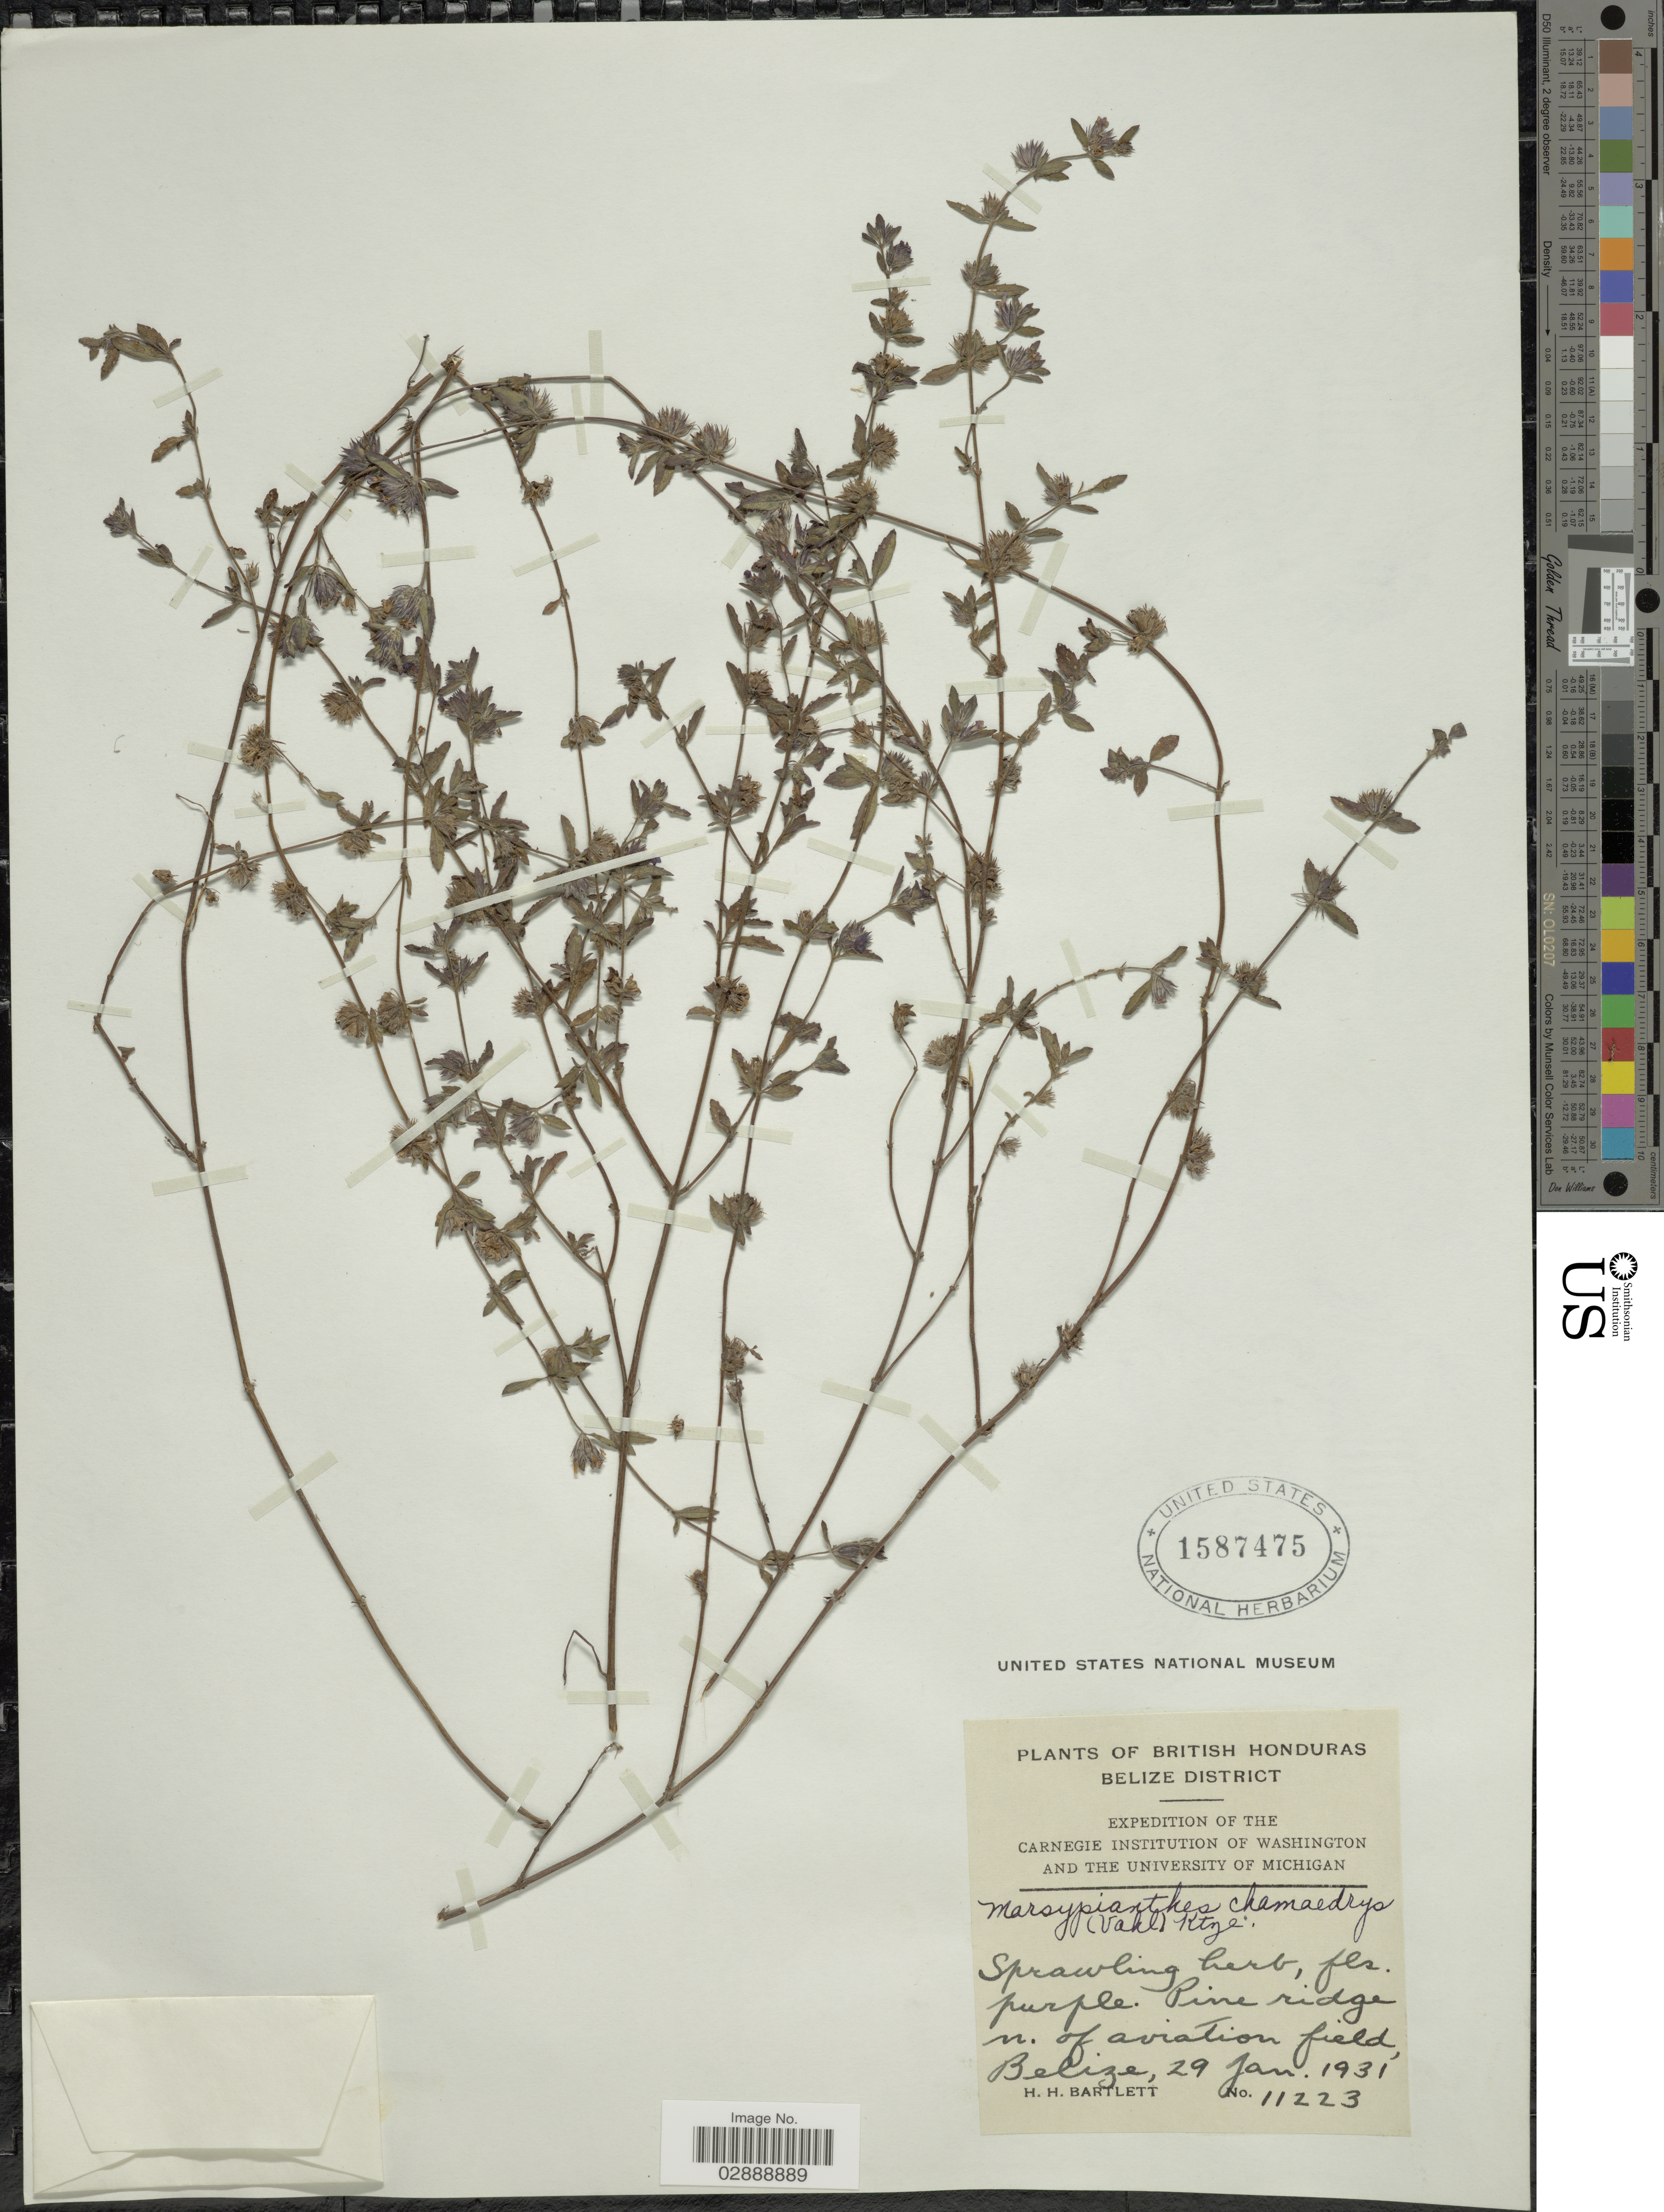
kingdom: Plantae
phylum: Tracheophyta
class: Magnoliopsida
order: Lamiales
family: Lamiaceae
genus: Marsypianthes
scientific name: Marsypianthes chamaedrys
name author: (Vahl) Kuntze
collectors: H. H. Bartlett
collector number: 11223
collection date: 1931-01-29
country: Belize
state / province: Belize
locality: British Honduras. Belize District.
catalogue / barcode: US 1587475